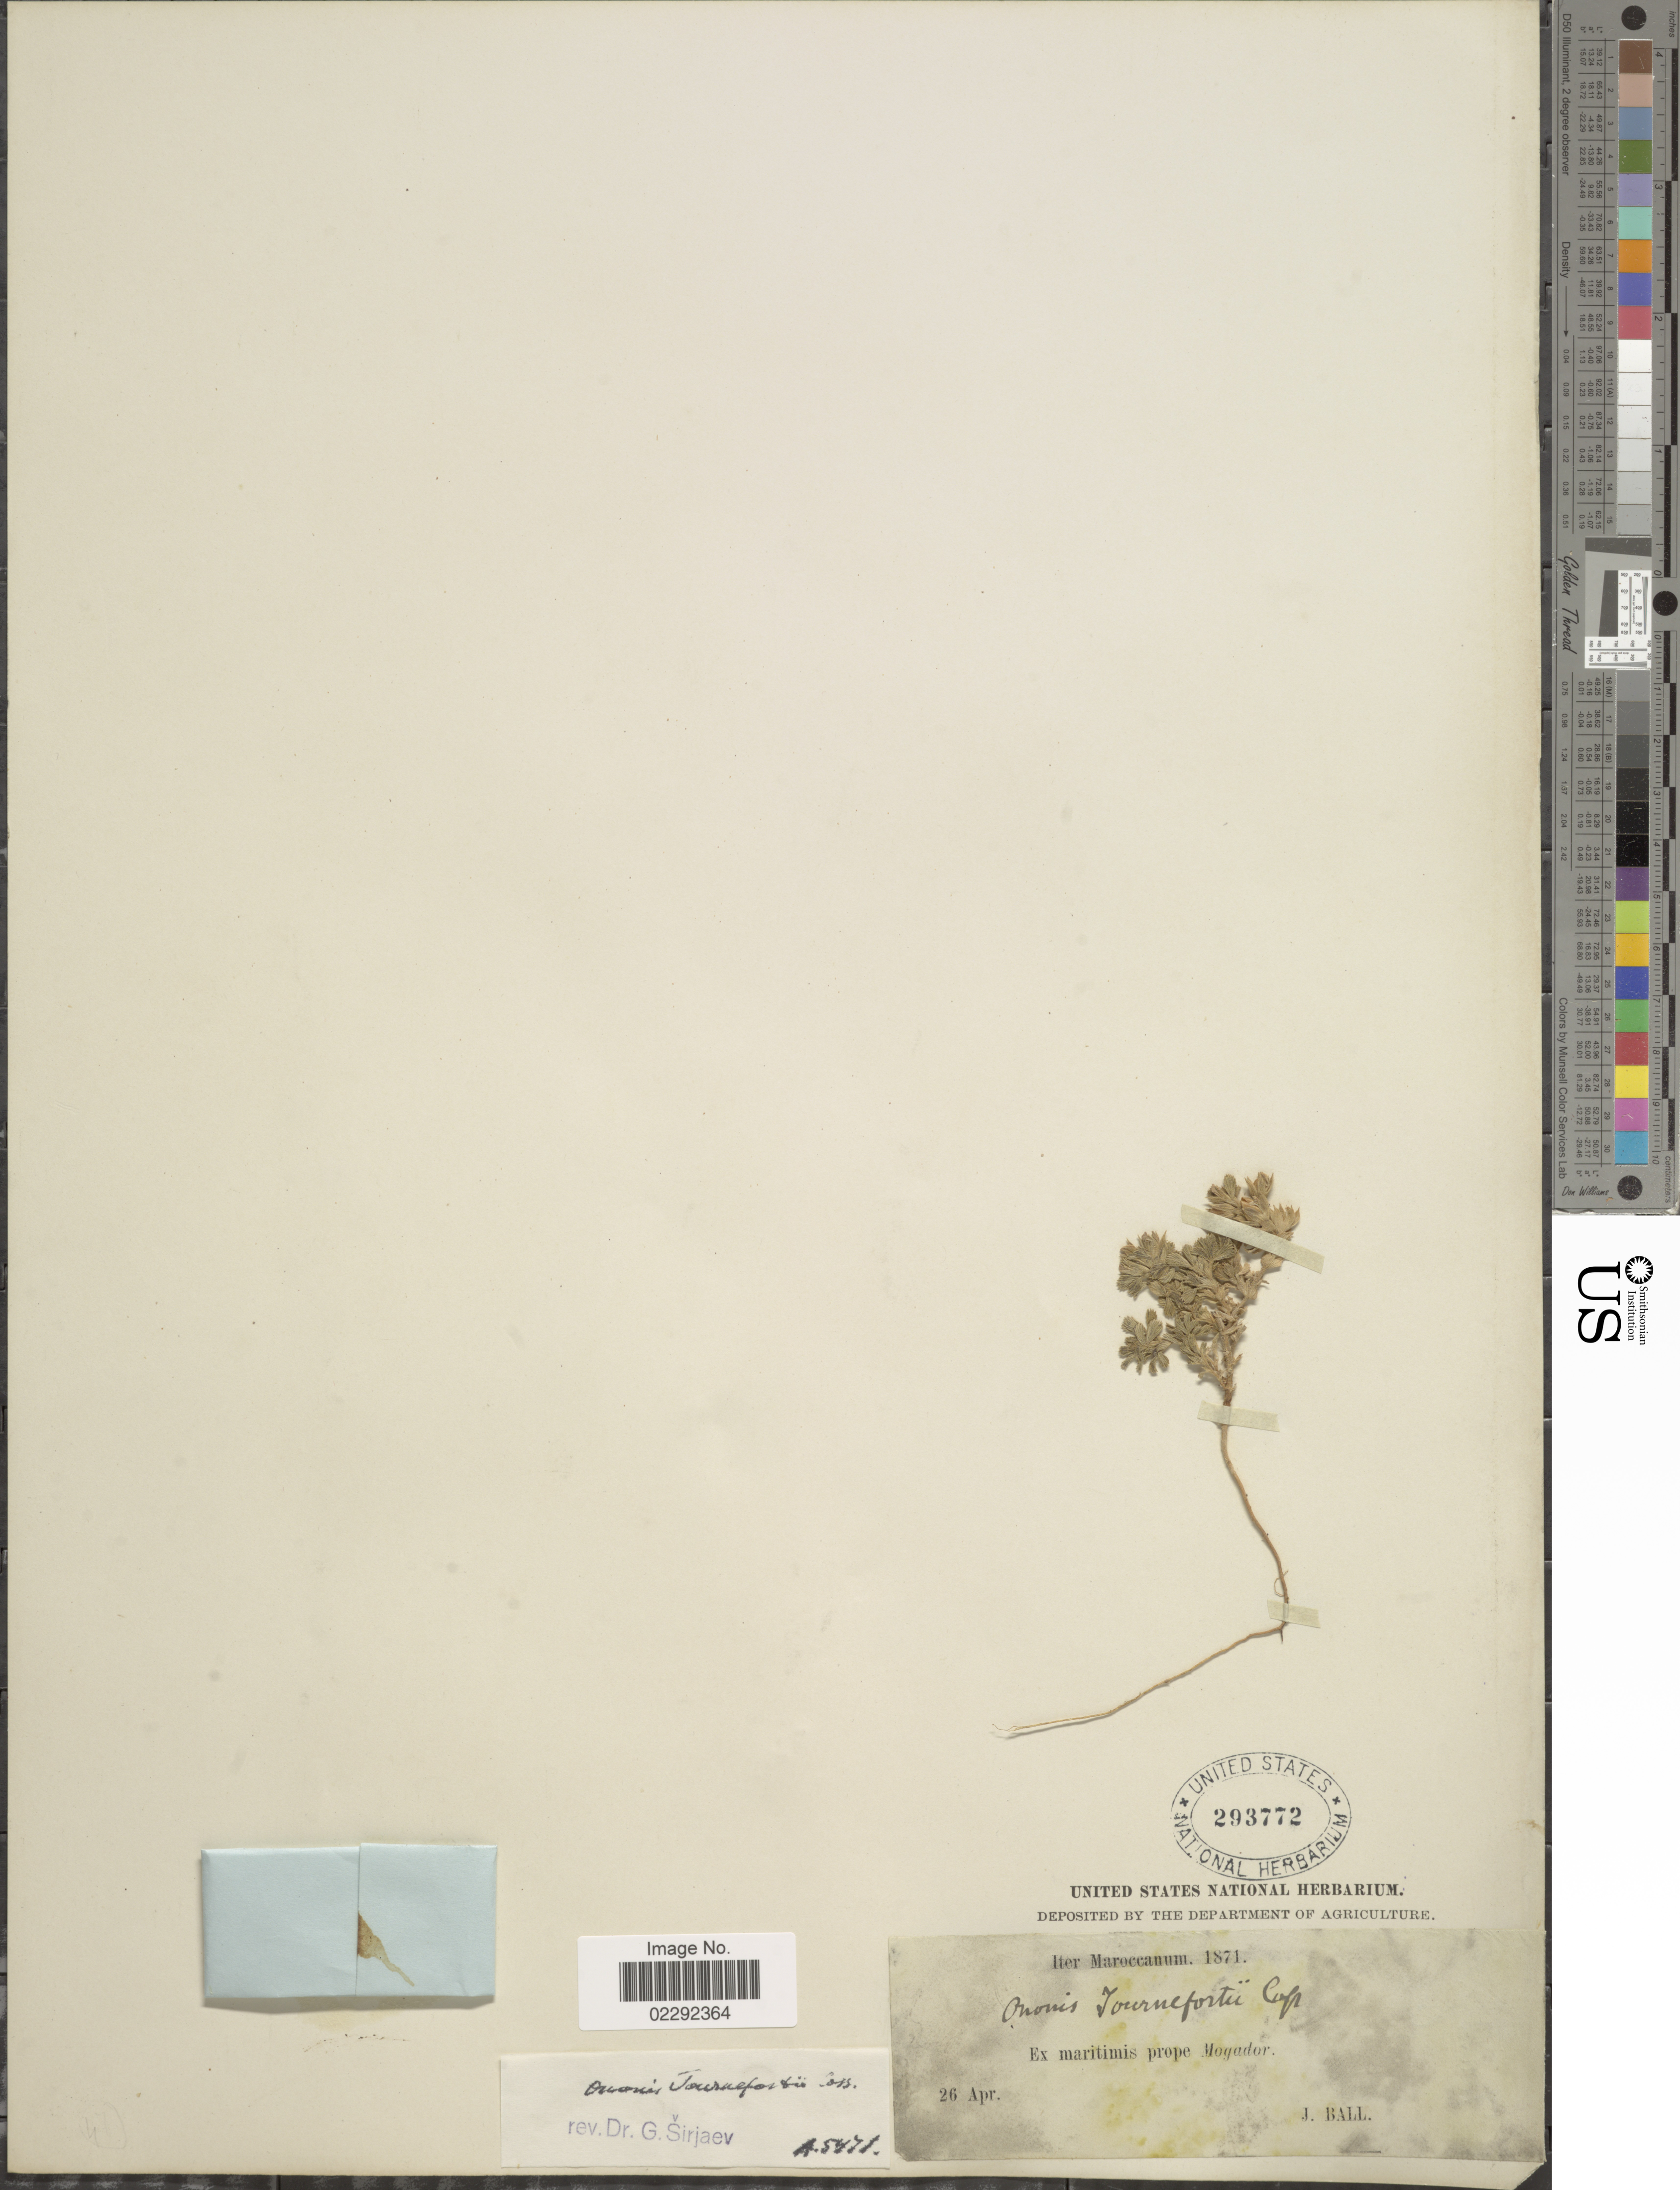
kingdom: Plantae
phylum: Tracheophyta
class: Magnoliopsida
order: Fabales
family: Fabaceae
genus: Ononis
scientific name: Ononis tournefortii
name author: Coss.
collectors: J. Ball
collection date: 1871-04-26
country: Morocco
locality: Mogador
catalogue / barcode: US 293772